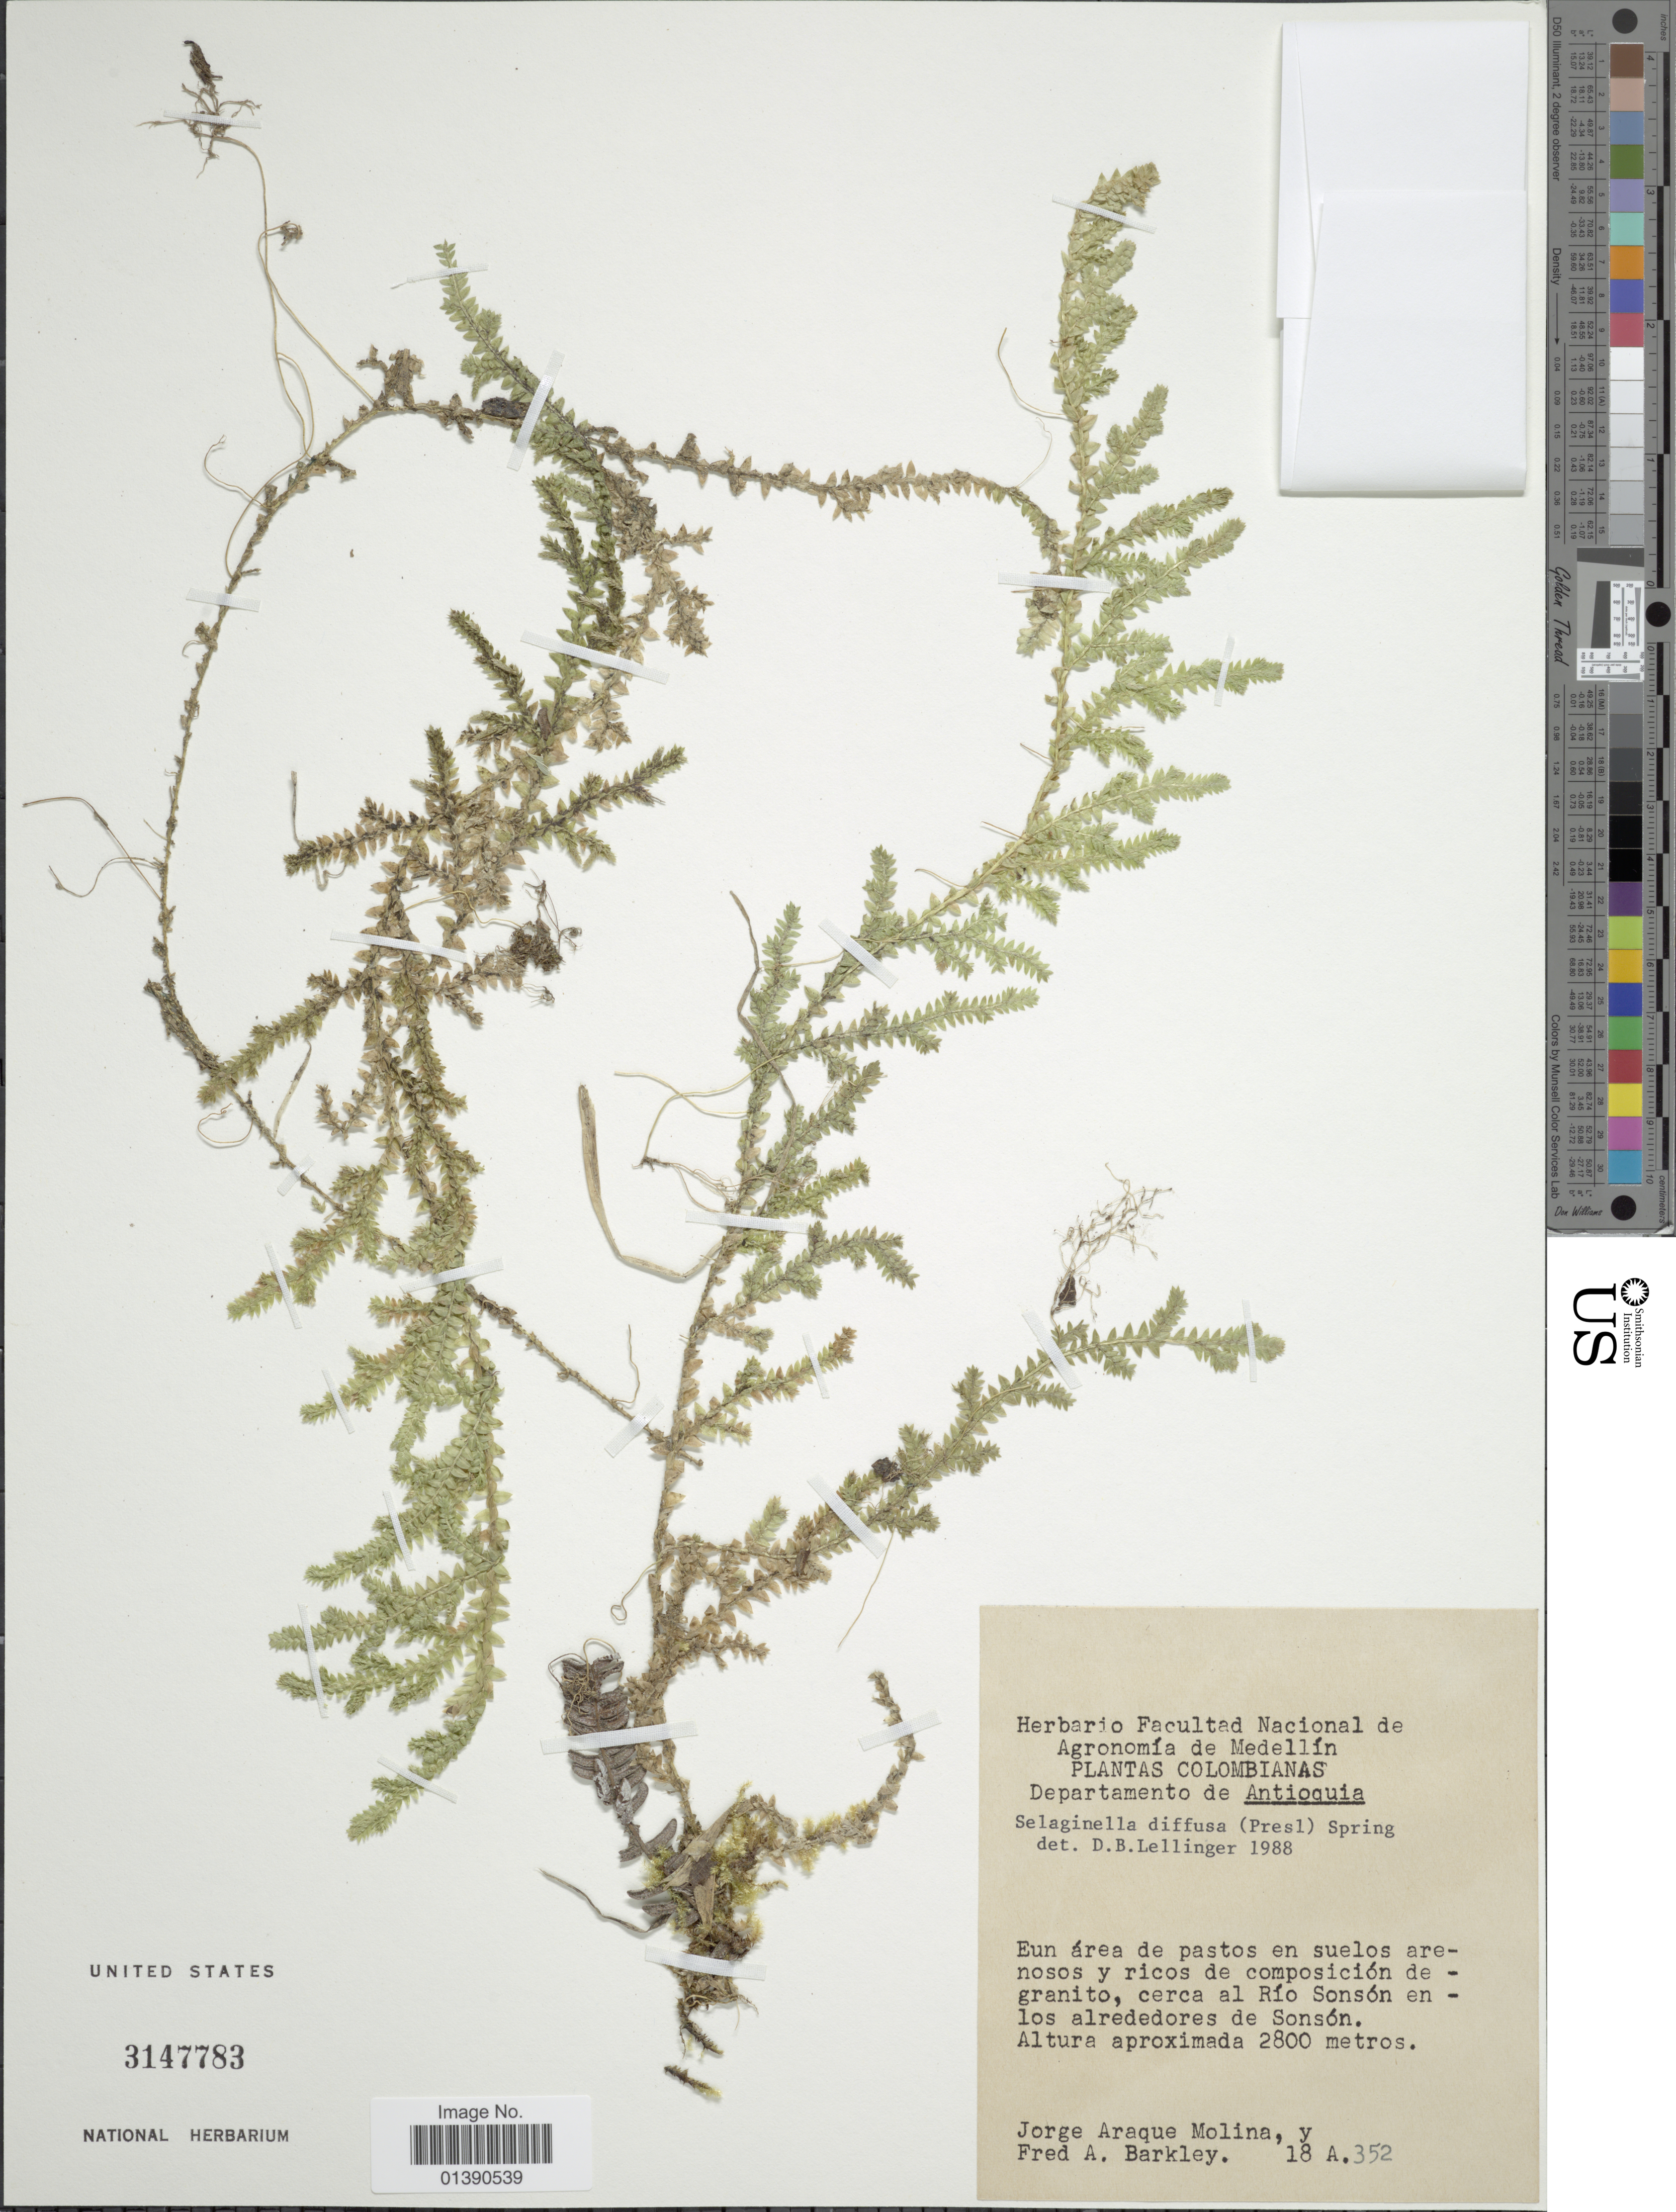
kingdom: Plantae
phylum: Tracheophyta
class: Lycopodiopsida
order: Selaginellales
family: Selaginellaceae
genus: Selaginella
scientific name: Selaginella diffusa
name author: (C. Presl) Spring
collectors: J. A. Molina & F. A. Barkley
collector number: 18 A. 352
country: Colombia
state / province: Antioquia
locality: Cerca al Río Sonsón en los alrededores de Sonsón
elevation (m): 2800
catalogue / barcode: US 3147783